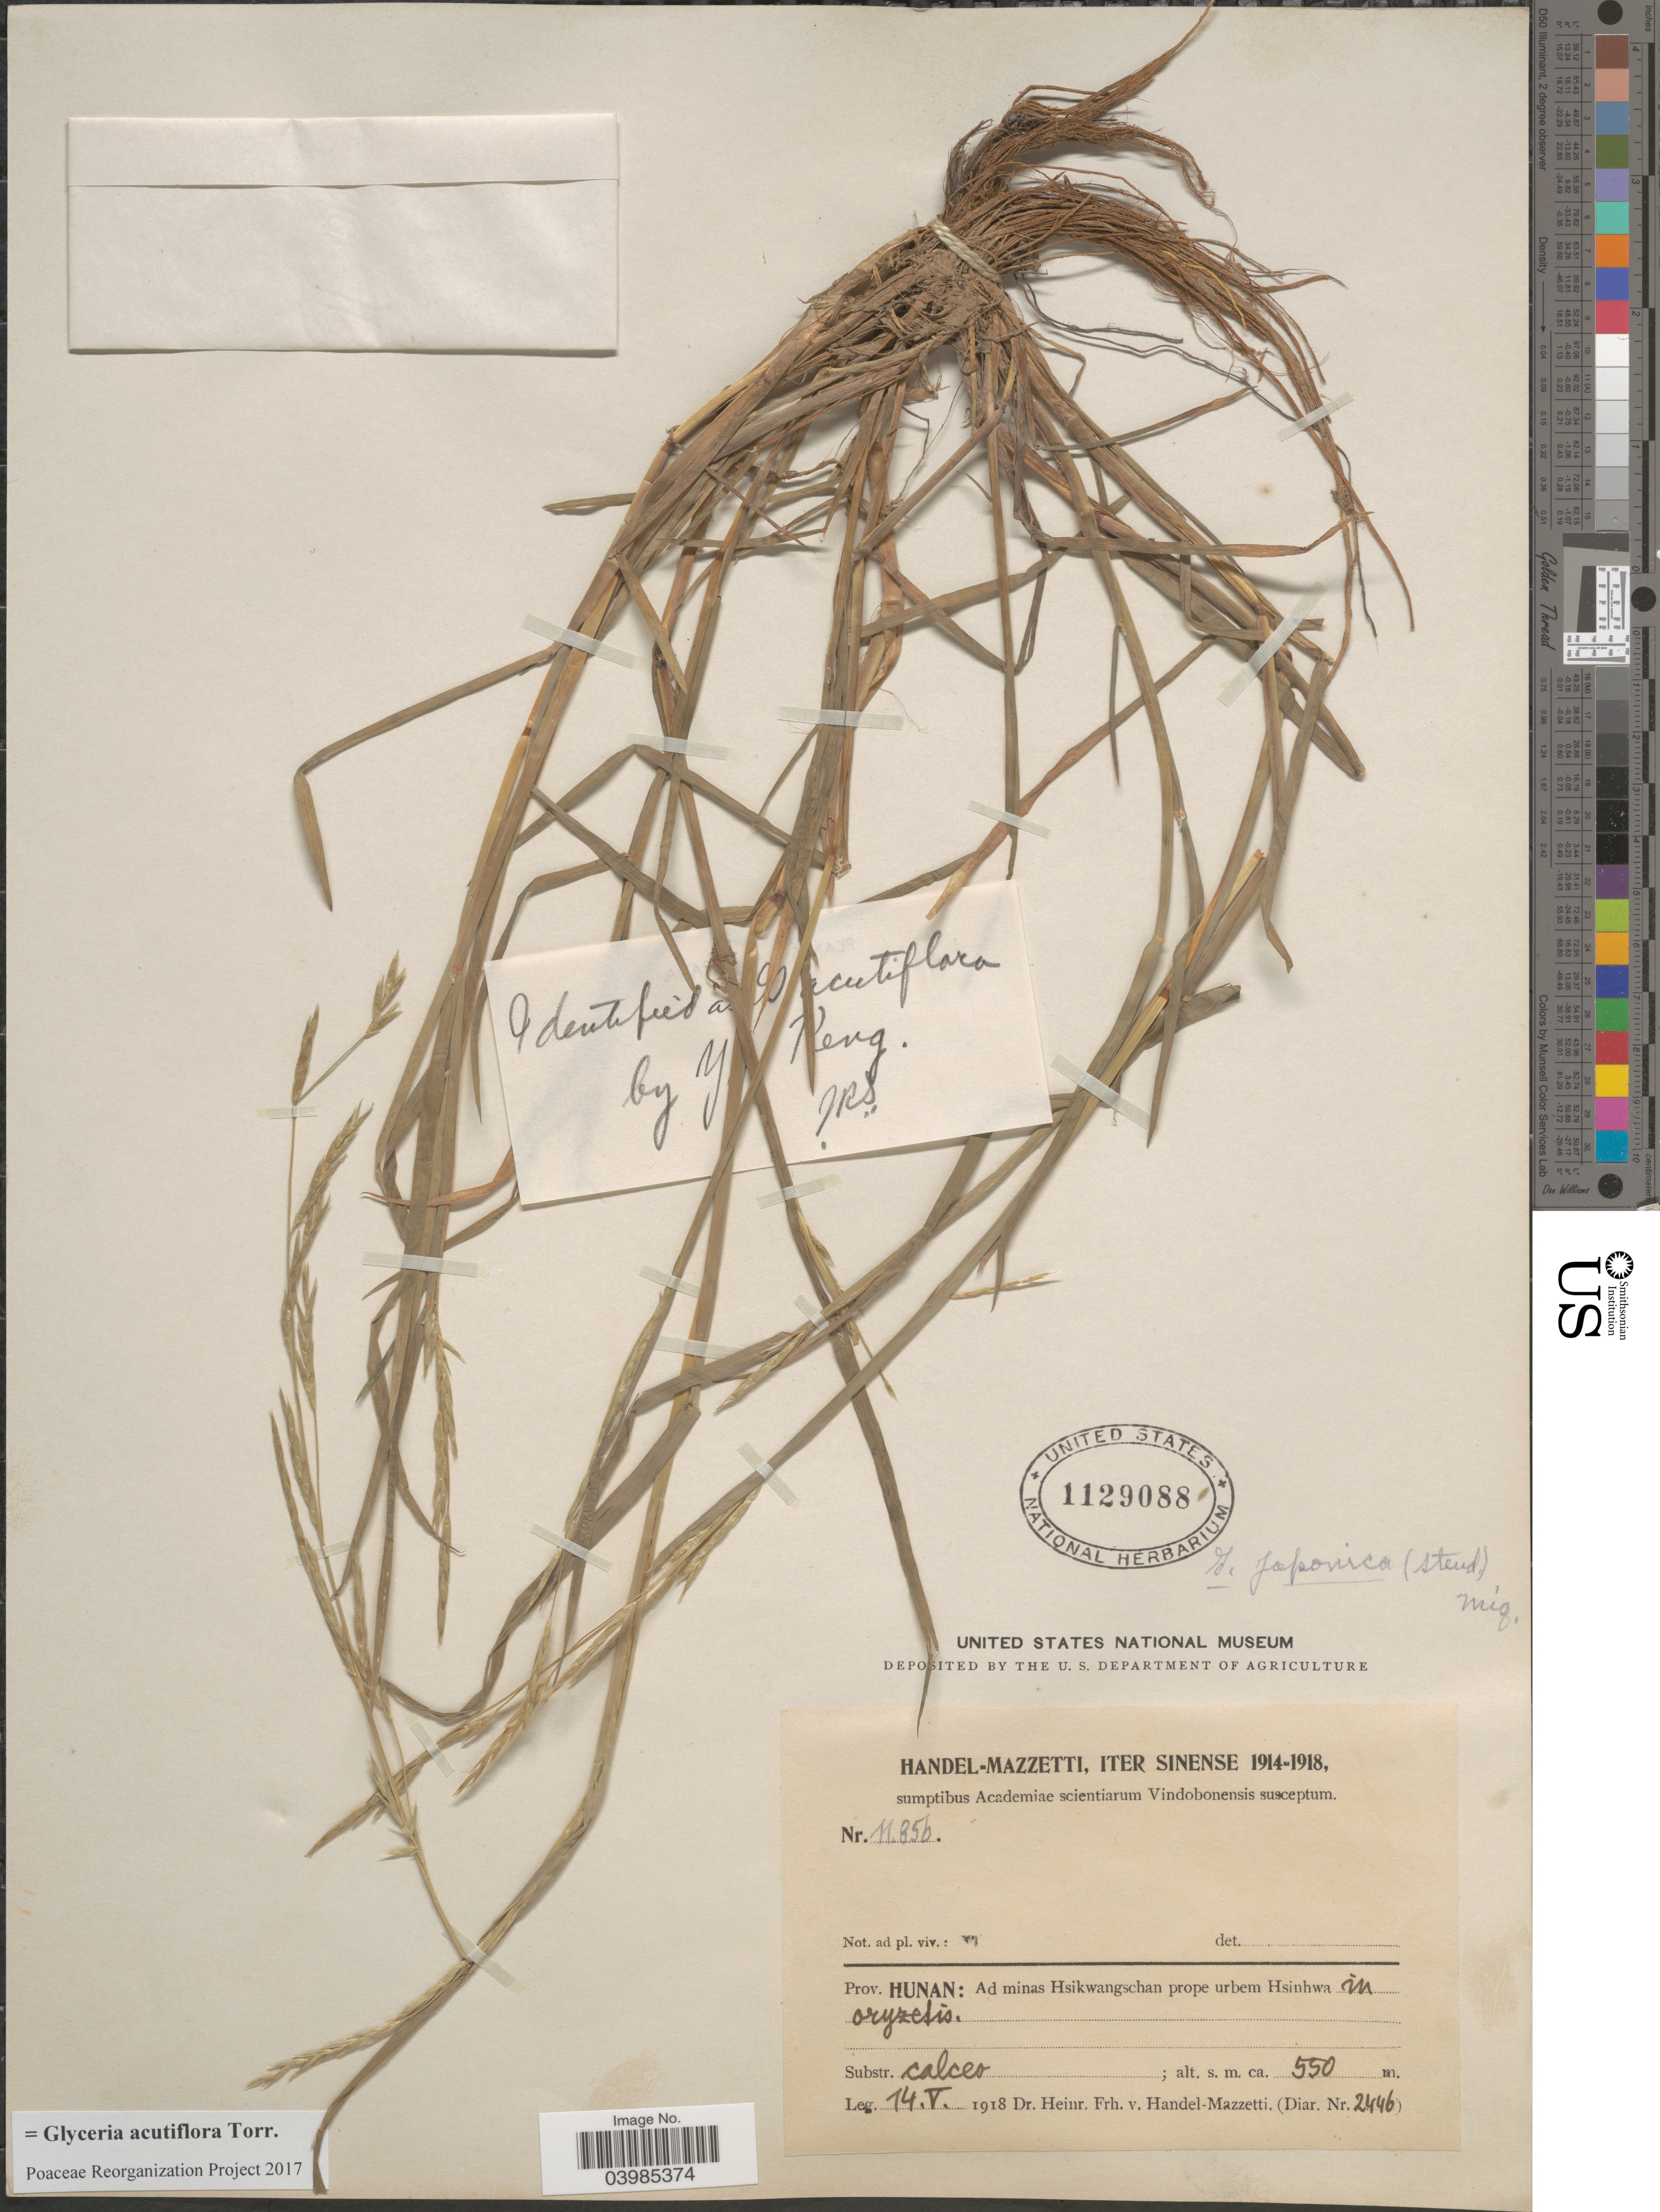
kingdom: Plantae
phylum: Tracheophyta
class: Liliopsida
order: Poales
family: Poaceae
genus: Glyceria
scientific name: Glyceria acutiflora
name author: Torr.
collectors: H. Handel-Mazzetti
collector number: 11856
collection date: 1918-05-14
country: China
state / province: Hunan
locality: Iter Sinense. Prov. Hunan: Ad minas Hsikwangschan prope urbem Hsinhwa in oryzetis. Substr. calceo.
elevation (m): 550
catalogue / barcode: US 1129088